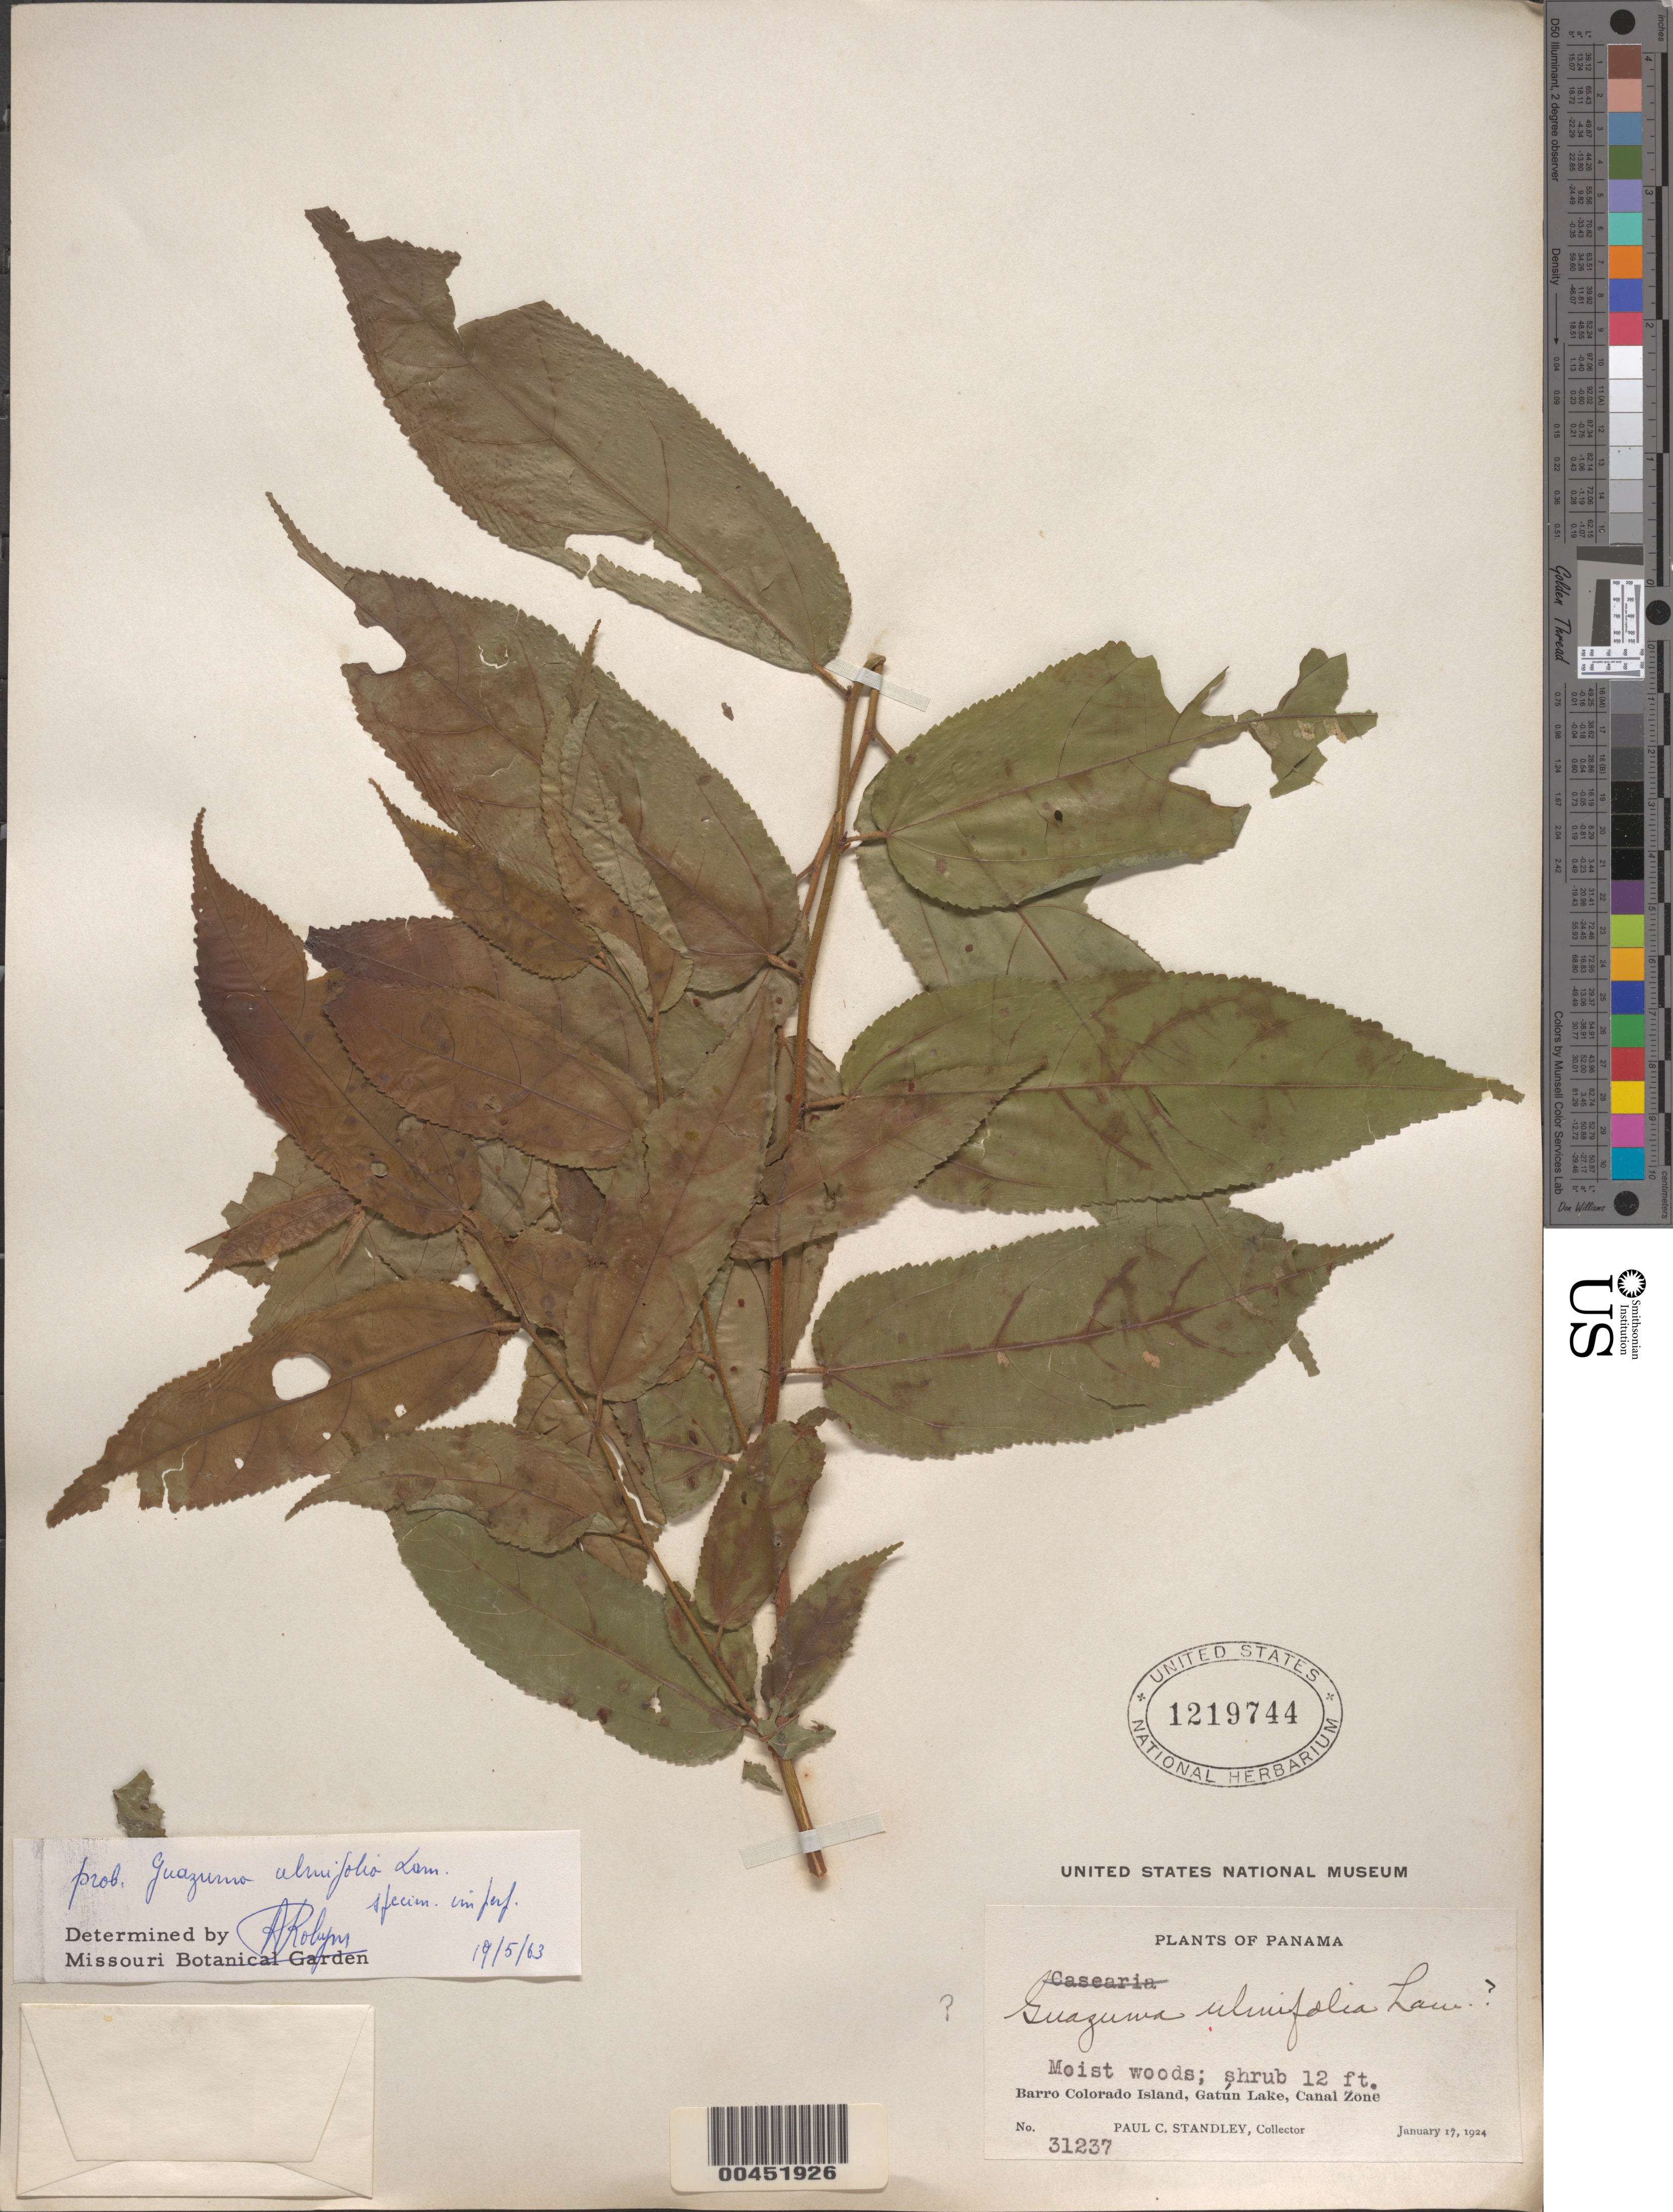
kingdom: Plantae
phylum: Tracheophyta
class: Magnoliopsida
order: Malvales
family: Malvaceae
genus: Guazuma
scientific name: Guazuma ulmifolia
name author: Lam.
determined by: Robyns, A. G. M.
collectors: P. C. Standley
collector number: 31237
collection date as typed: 17 Jan 1924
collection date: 1924-01-17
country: Panama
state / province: Panamá Oeste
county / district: Canal Zone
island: Barro Colorado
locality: Gatun Lake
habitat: Moist woods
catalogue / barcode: US 1219744